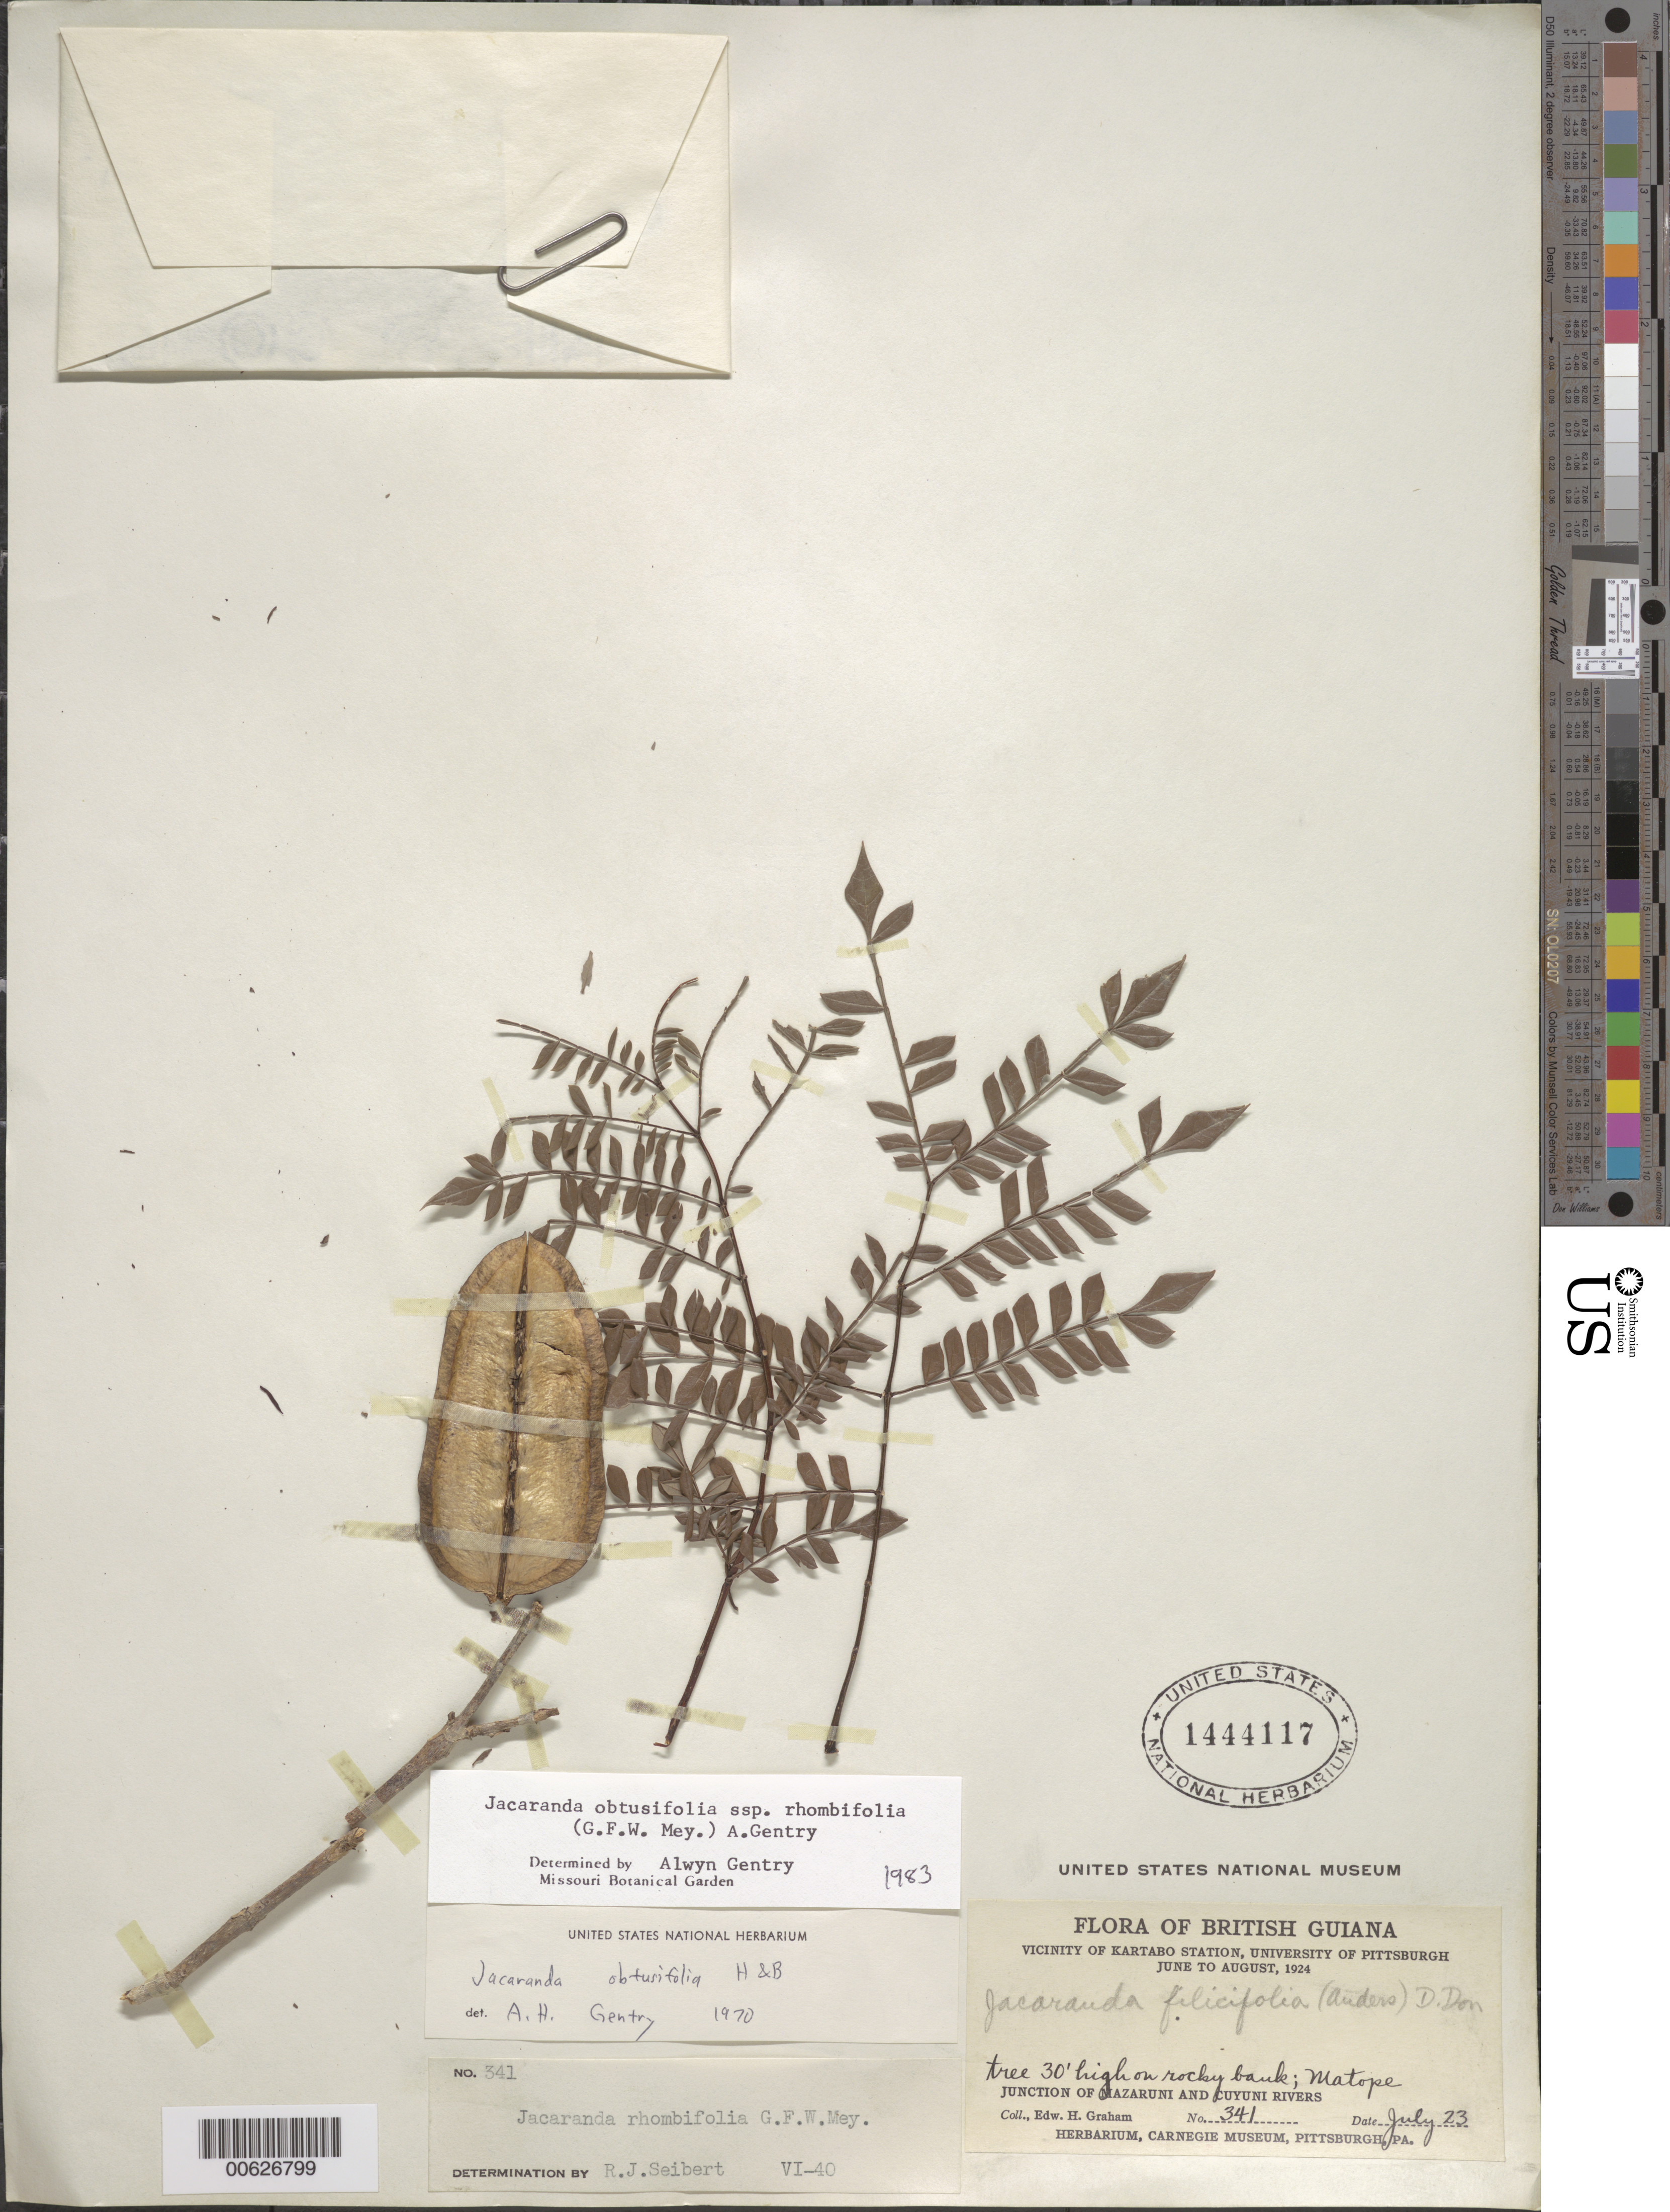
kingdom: Plantae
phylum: Tracheophyta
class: Magnoliopsida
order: Lamiales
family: Bignoniaceae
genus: Jacaranda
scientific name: Jacaranda obtusifolia subsp. rhombifolia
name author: (G. Mey.) A.H. Gentry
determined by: Gentry, A. H.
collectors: E. H. Graham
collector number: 341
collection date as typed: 23-Jul-24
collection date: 1924-07-23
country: Guyana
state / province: Cuyuni-Mazaruni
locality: Matope, junction of Mazaruni & Cuyuni Rivers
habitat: Rocky bank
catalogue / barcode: US 1444117